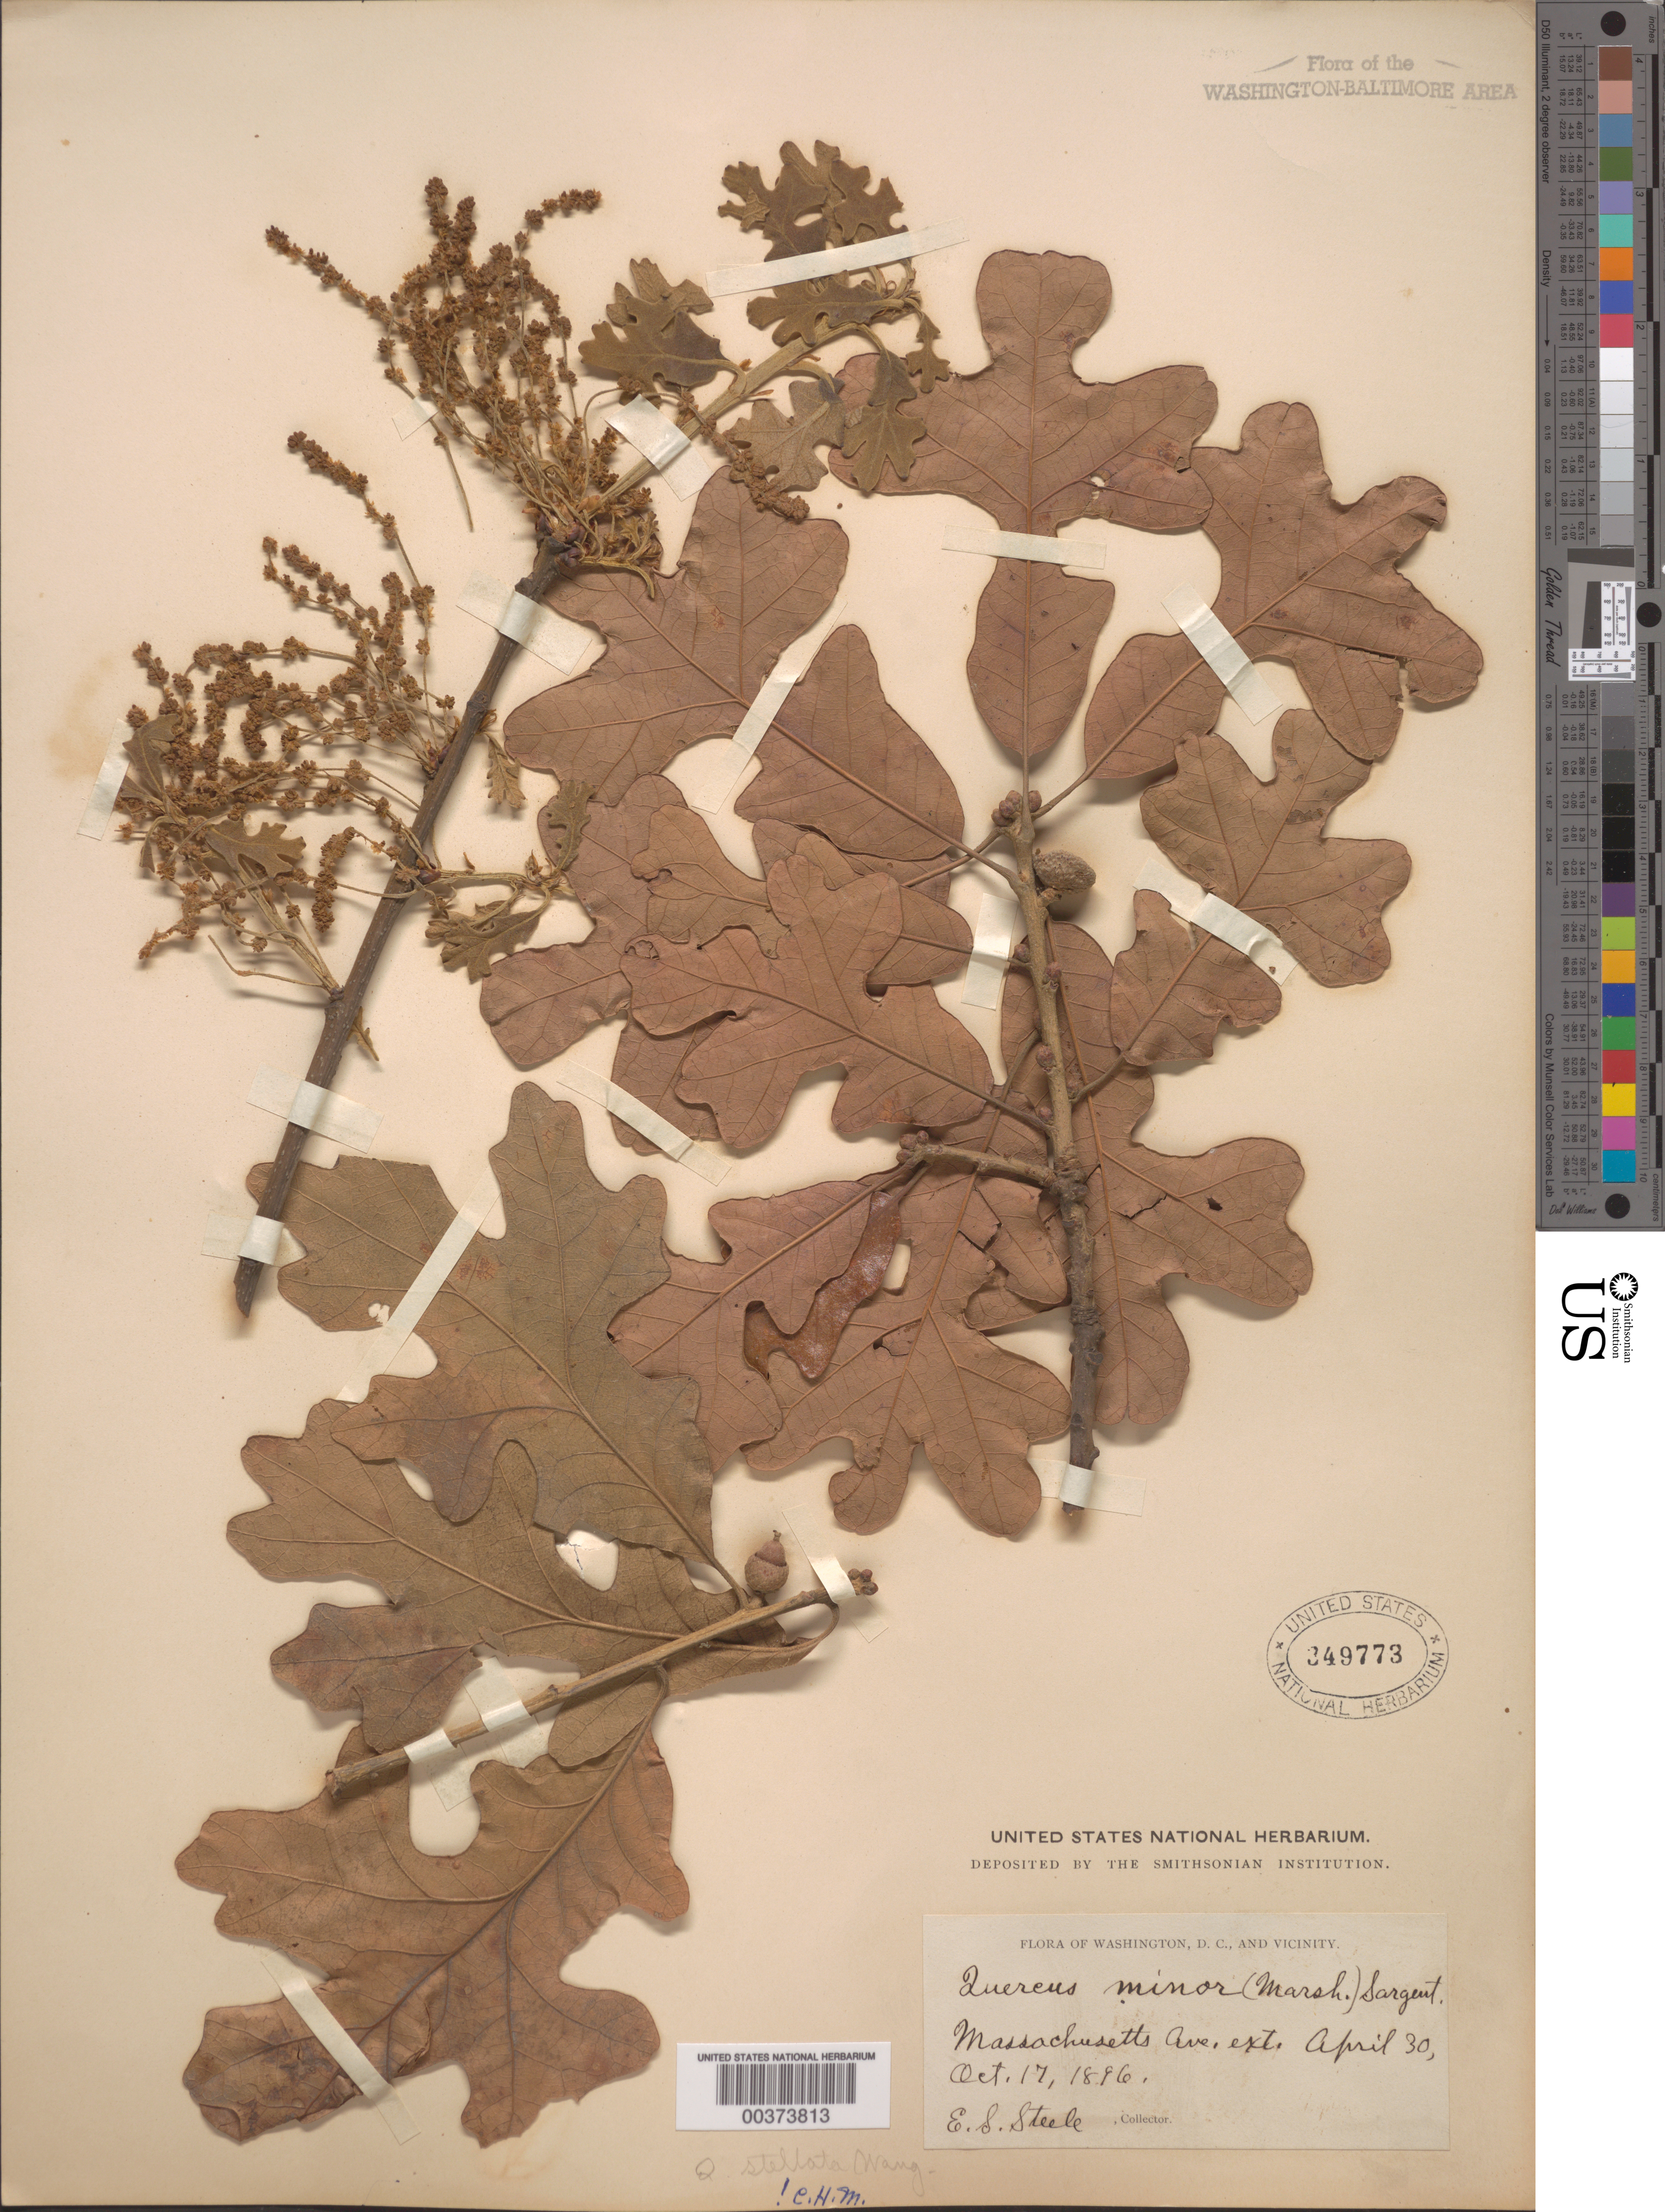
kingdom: Plantae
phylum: Tracheophyta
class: Magnoliopsida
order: Fagales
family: Fagaceae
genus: Quercus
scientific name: Quercus stellata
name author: Wangenh.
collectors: E. Steele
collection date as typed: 30 Apr 1896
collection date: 1896-04-30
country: United States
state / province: District of Columbia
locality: Mass. Ave. extended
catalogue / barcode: US 349773